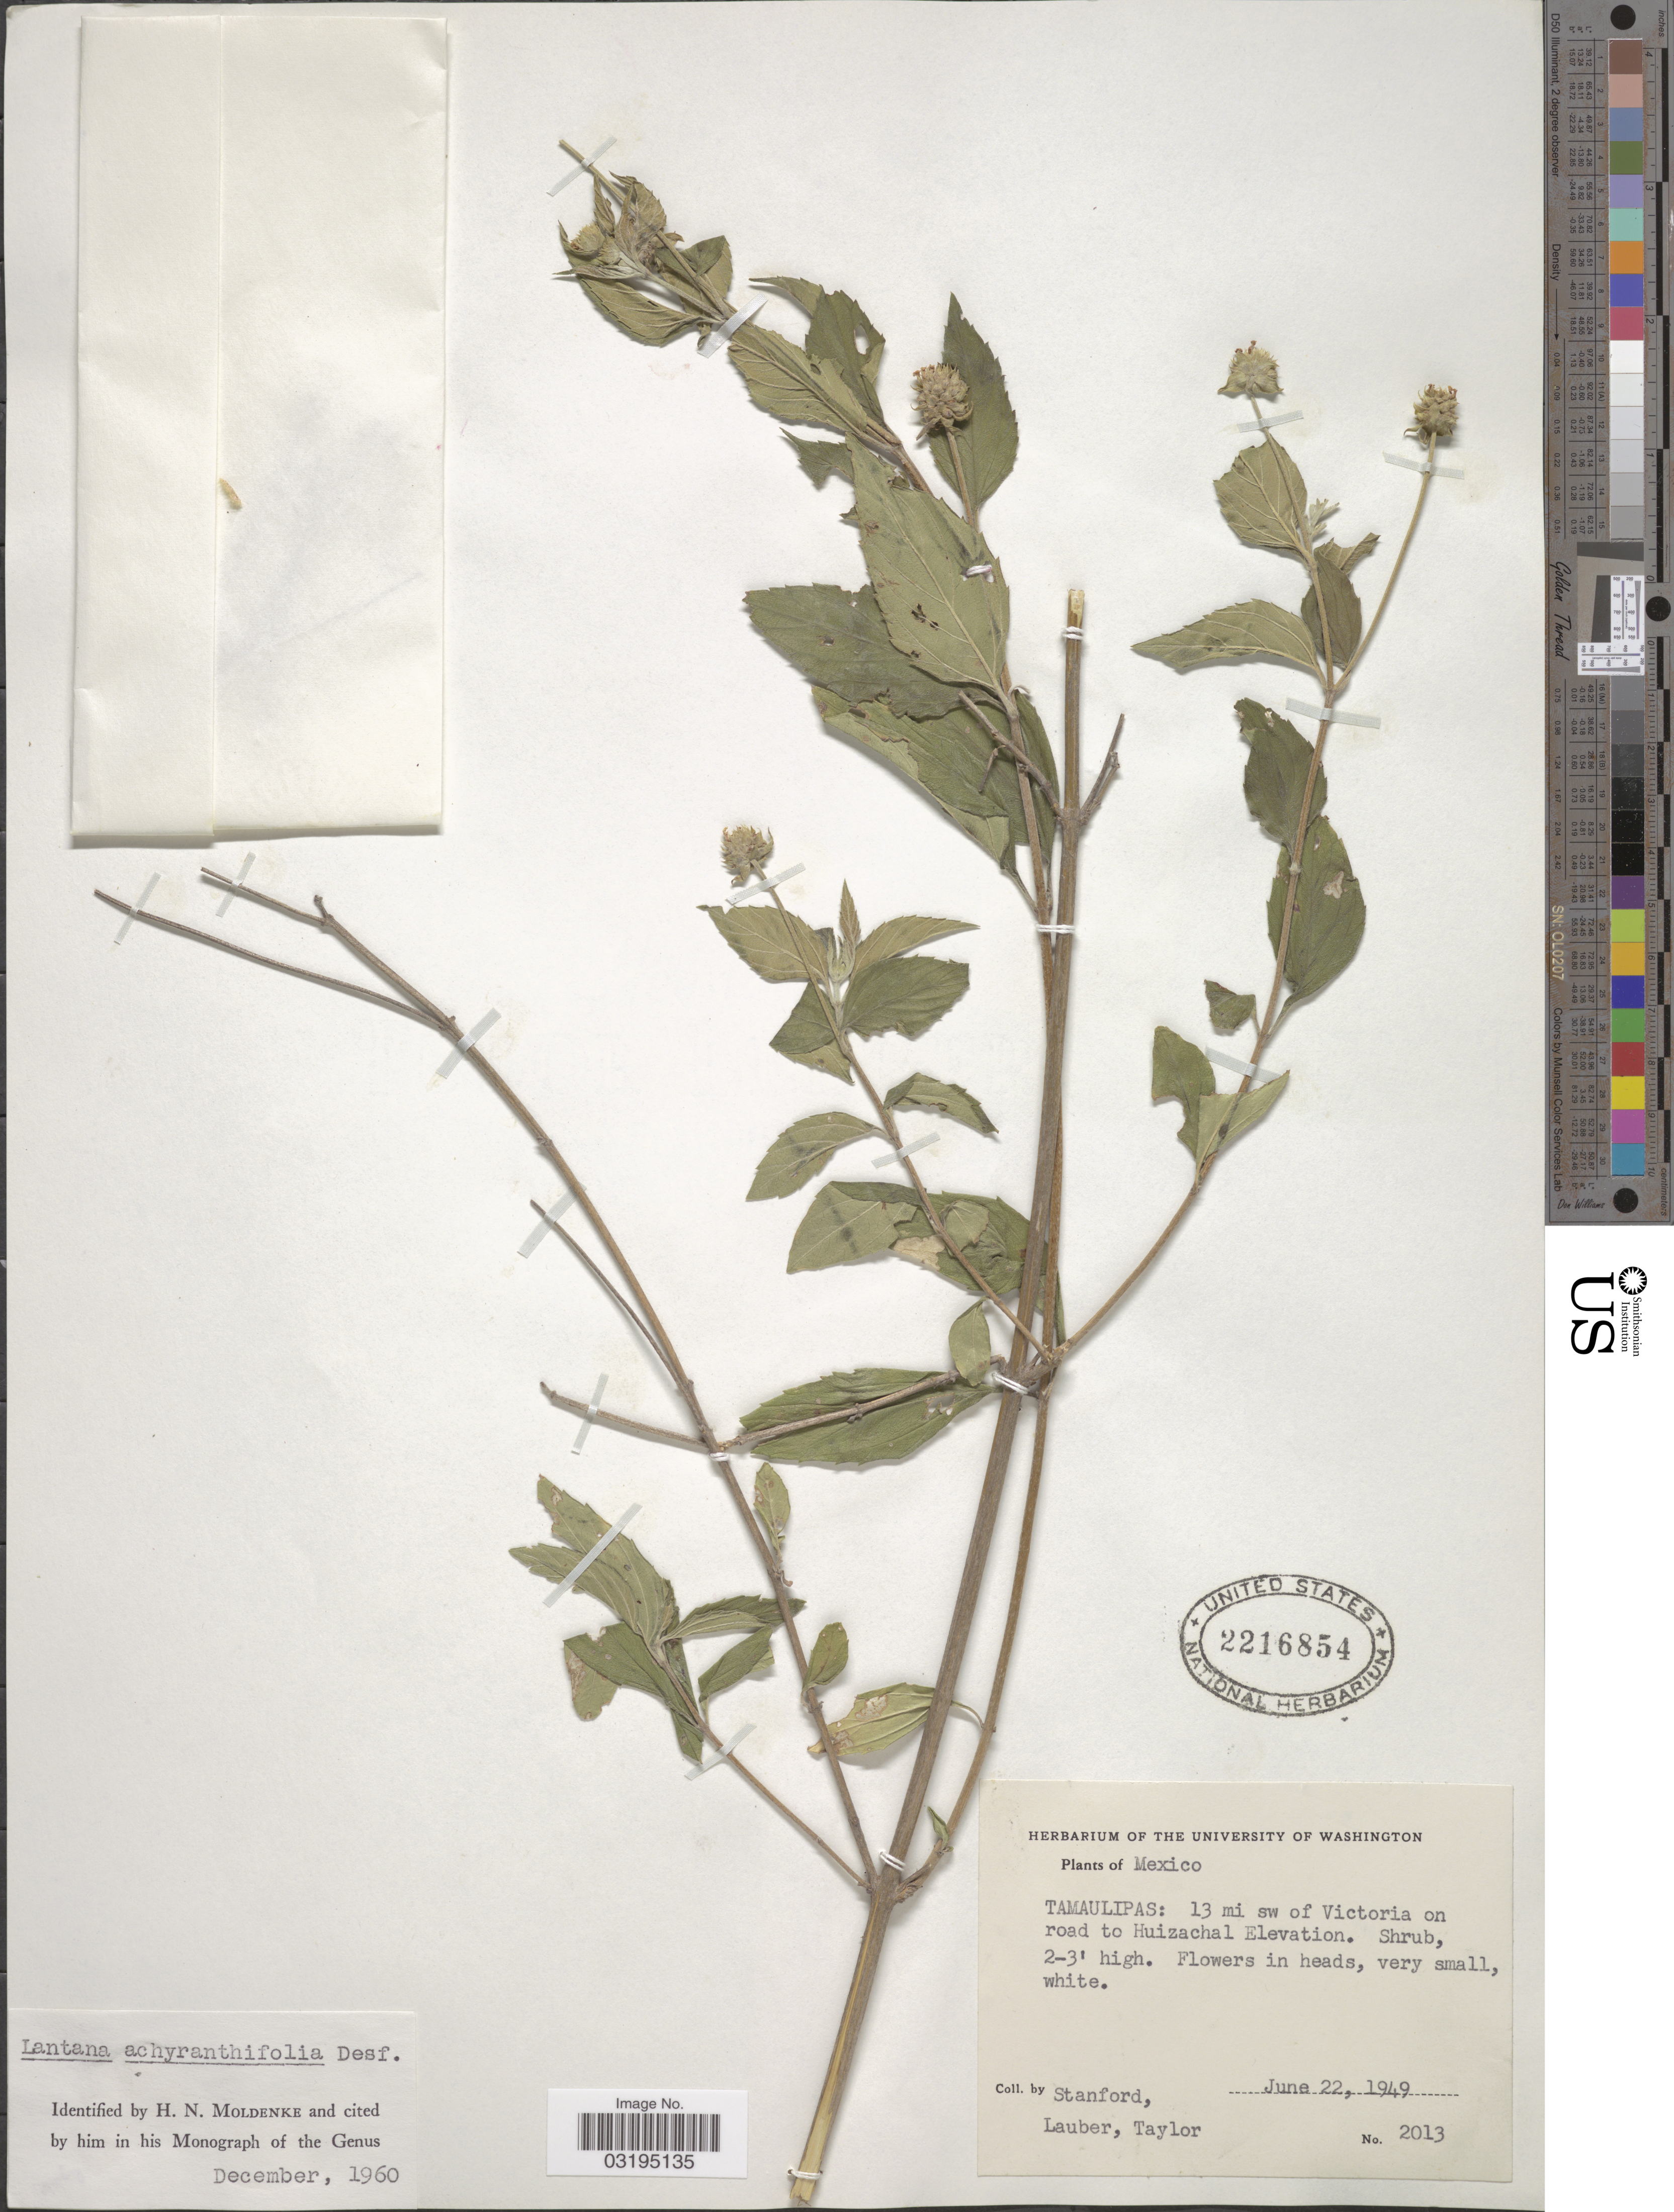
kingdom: Plantae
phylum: Tracheophyta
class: Magnoliopsida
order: Lamiales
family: Verbenaceae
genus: Lantana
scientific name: Lantana achyranthifolia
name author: Desf.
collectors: -. Stanford, -. Lauber & -. Taylor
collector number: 2013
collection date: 1949-06-22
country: Mexico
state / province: Tamaulipas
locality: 13 mi sw of Victoria on road to Huizachal Elevation.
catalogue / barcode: US 2216854